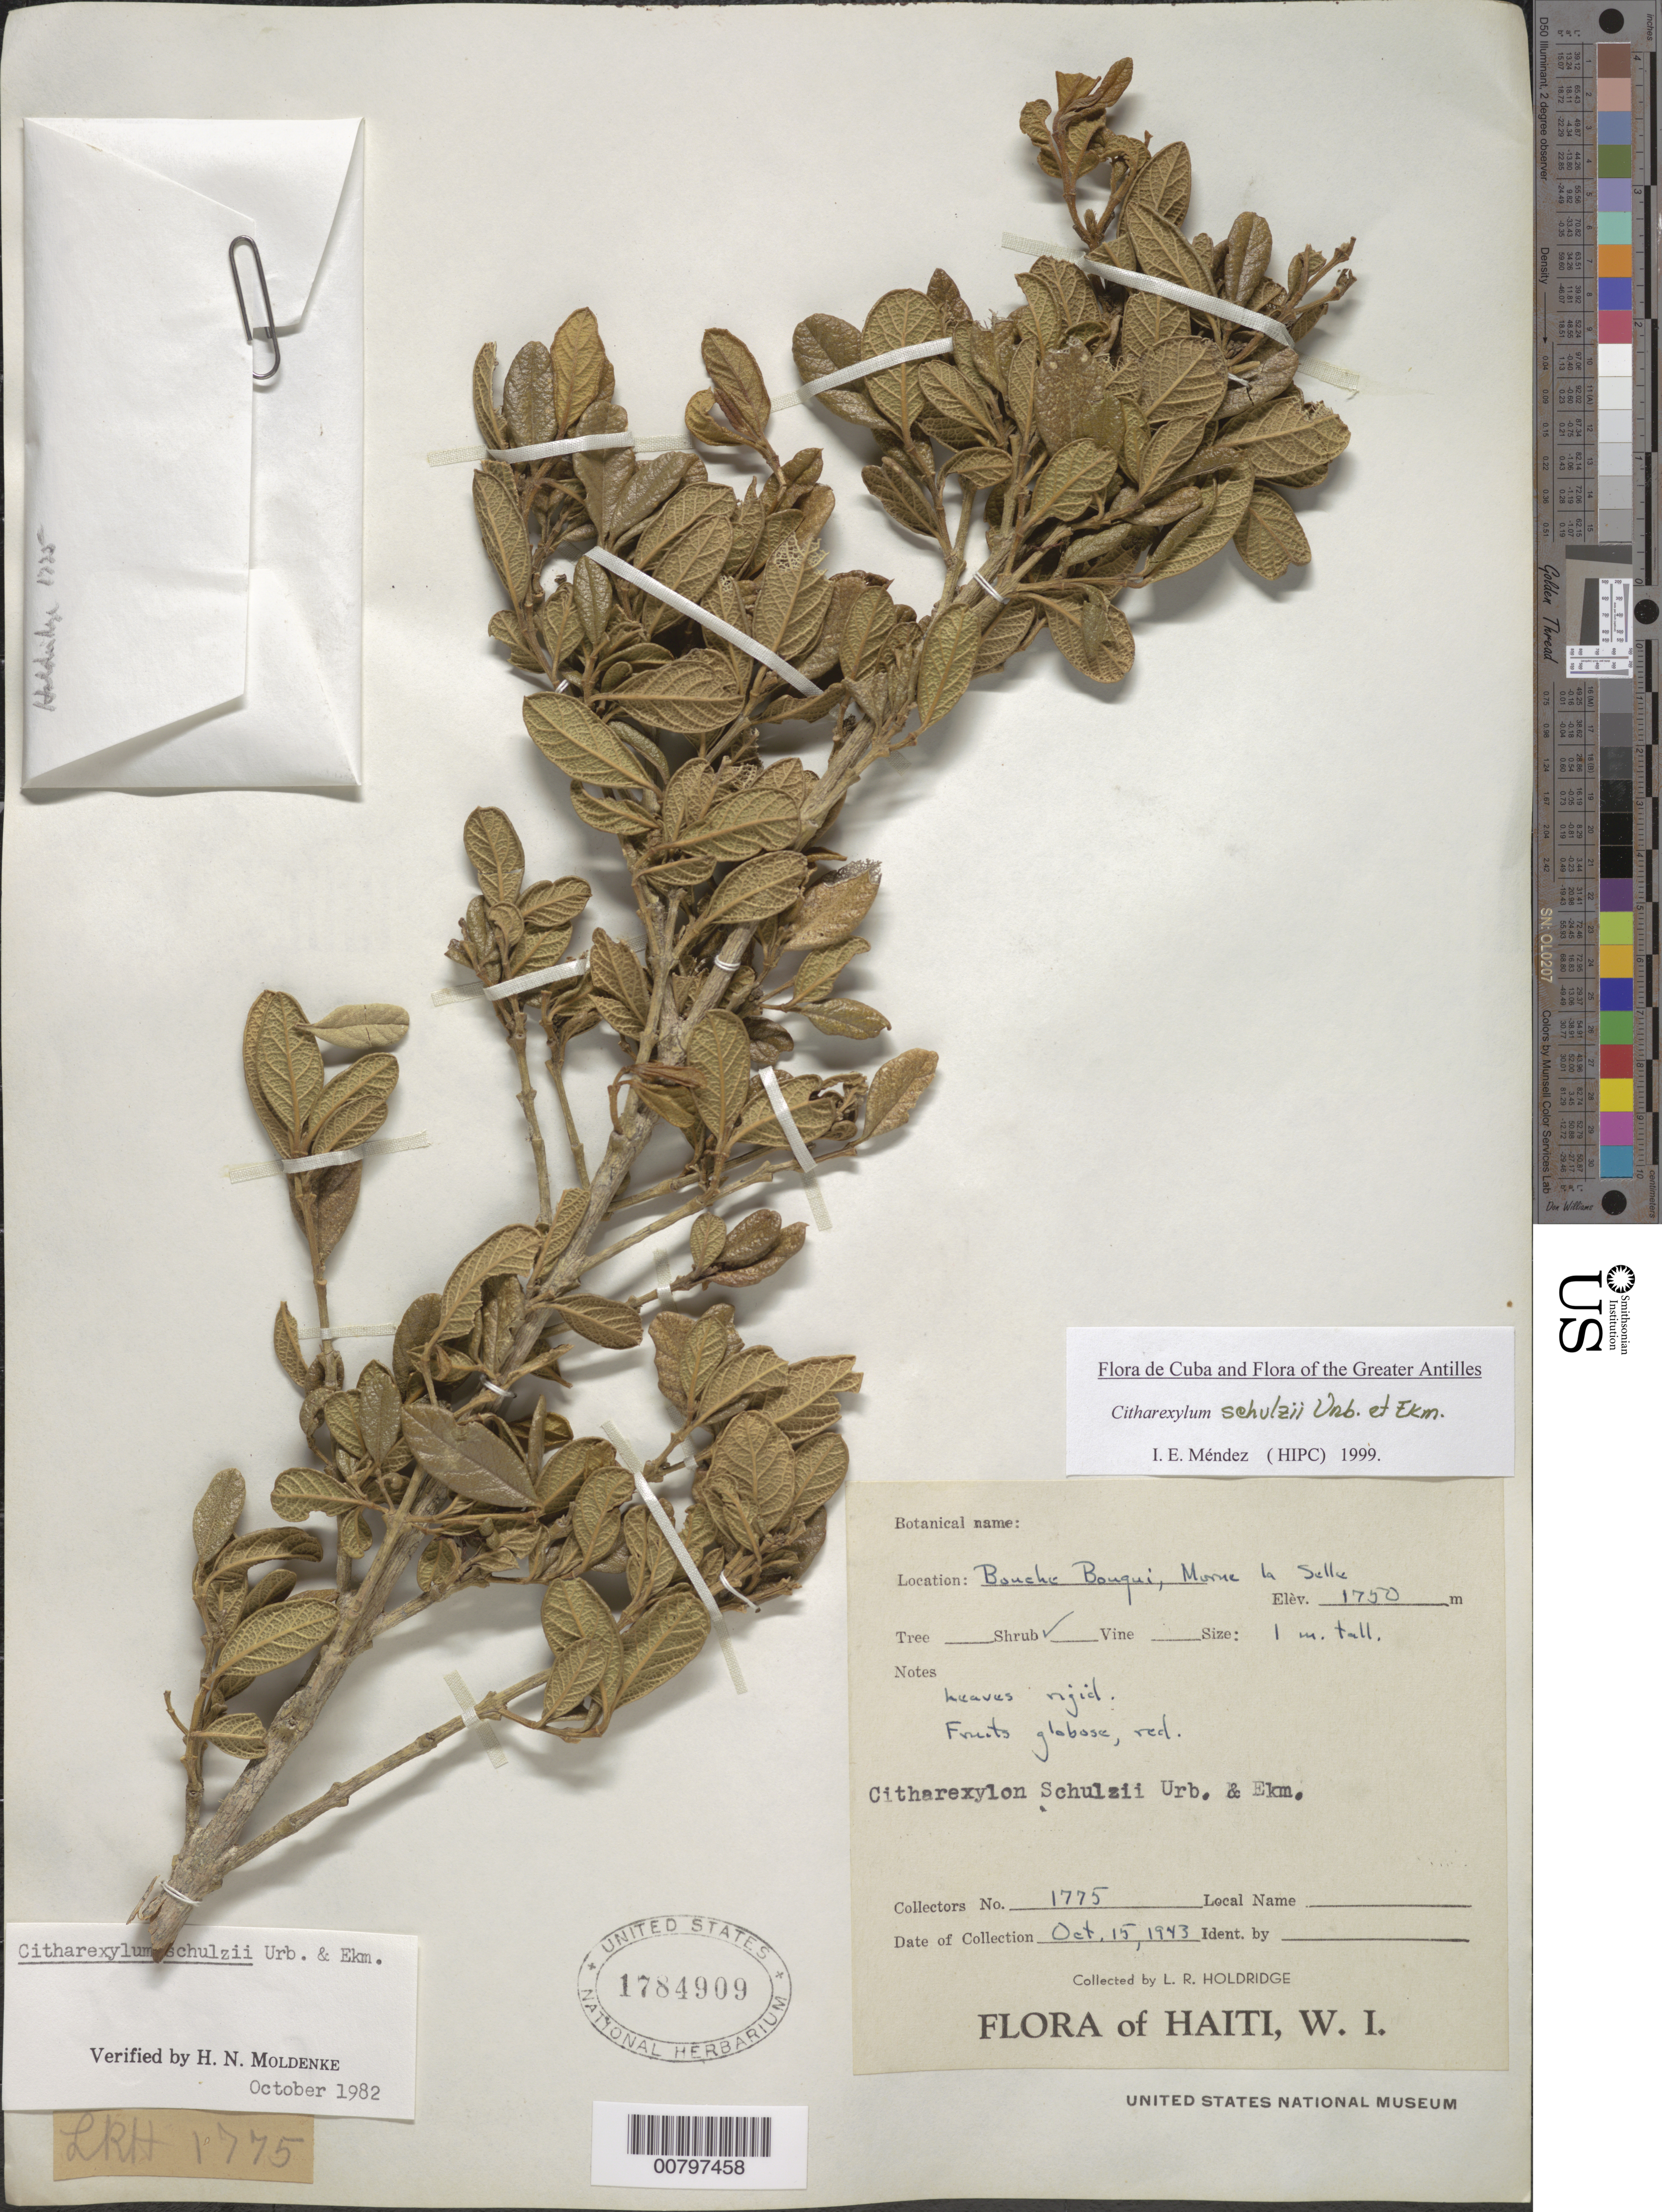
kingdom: Plantae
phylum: Tracheophyta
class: Magnoliopsida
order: Lamiales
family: Verbenaceae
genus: Citharexylum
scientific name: Citharexylum schulzii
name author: Urb. & Ekman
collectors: L. Holdridge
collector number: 1775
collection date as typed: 15 Oct 1943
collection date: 1943-10-15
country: Haiti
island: Hispaniola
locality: Bouche Bouqui, Morne la Selle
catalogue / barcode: US 1784909